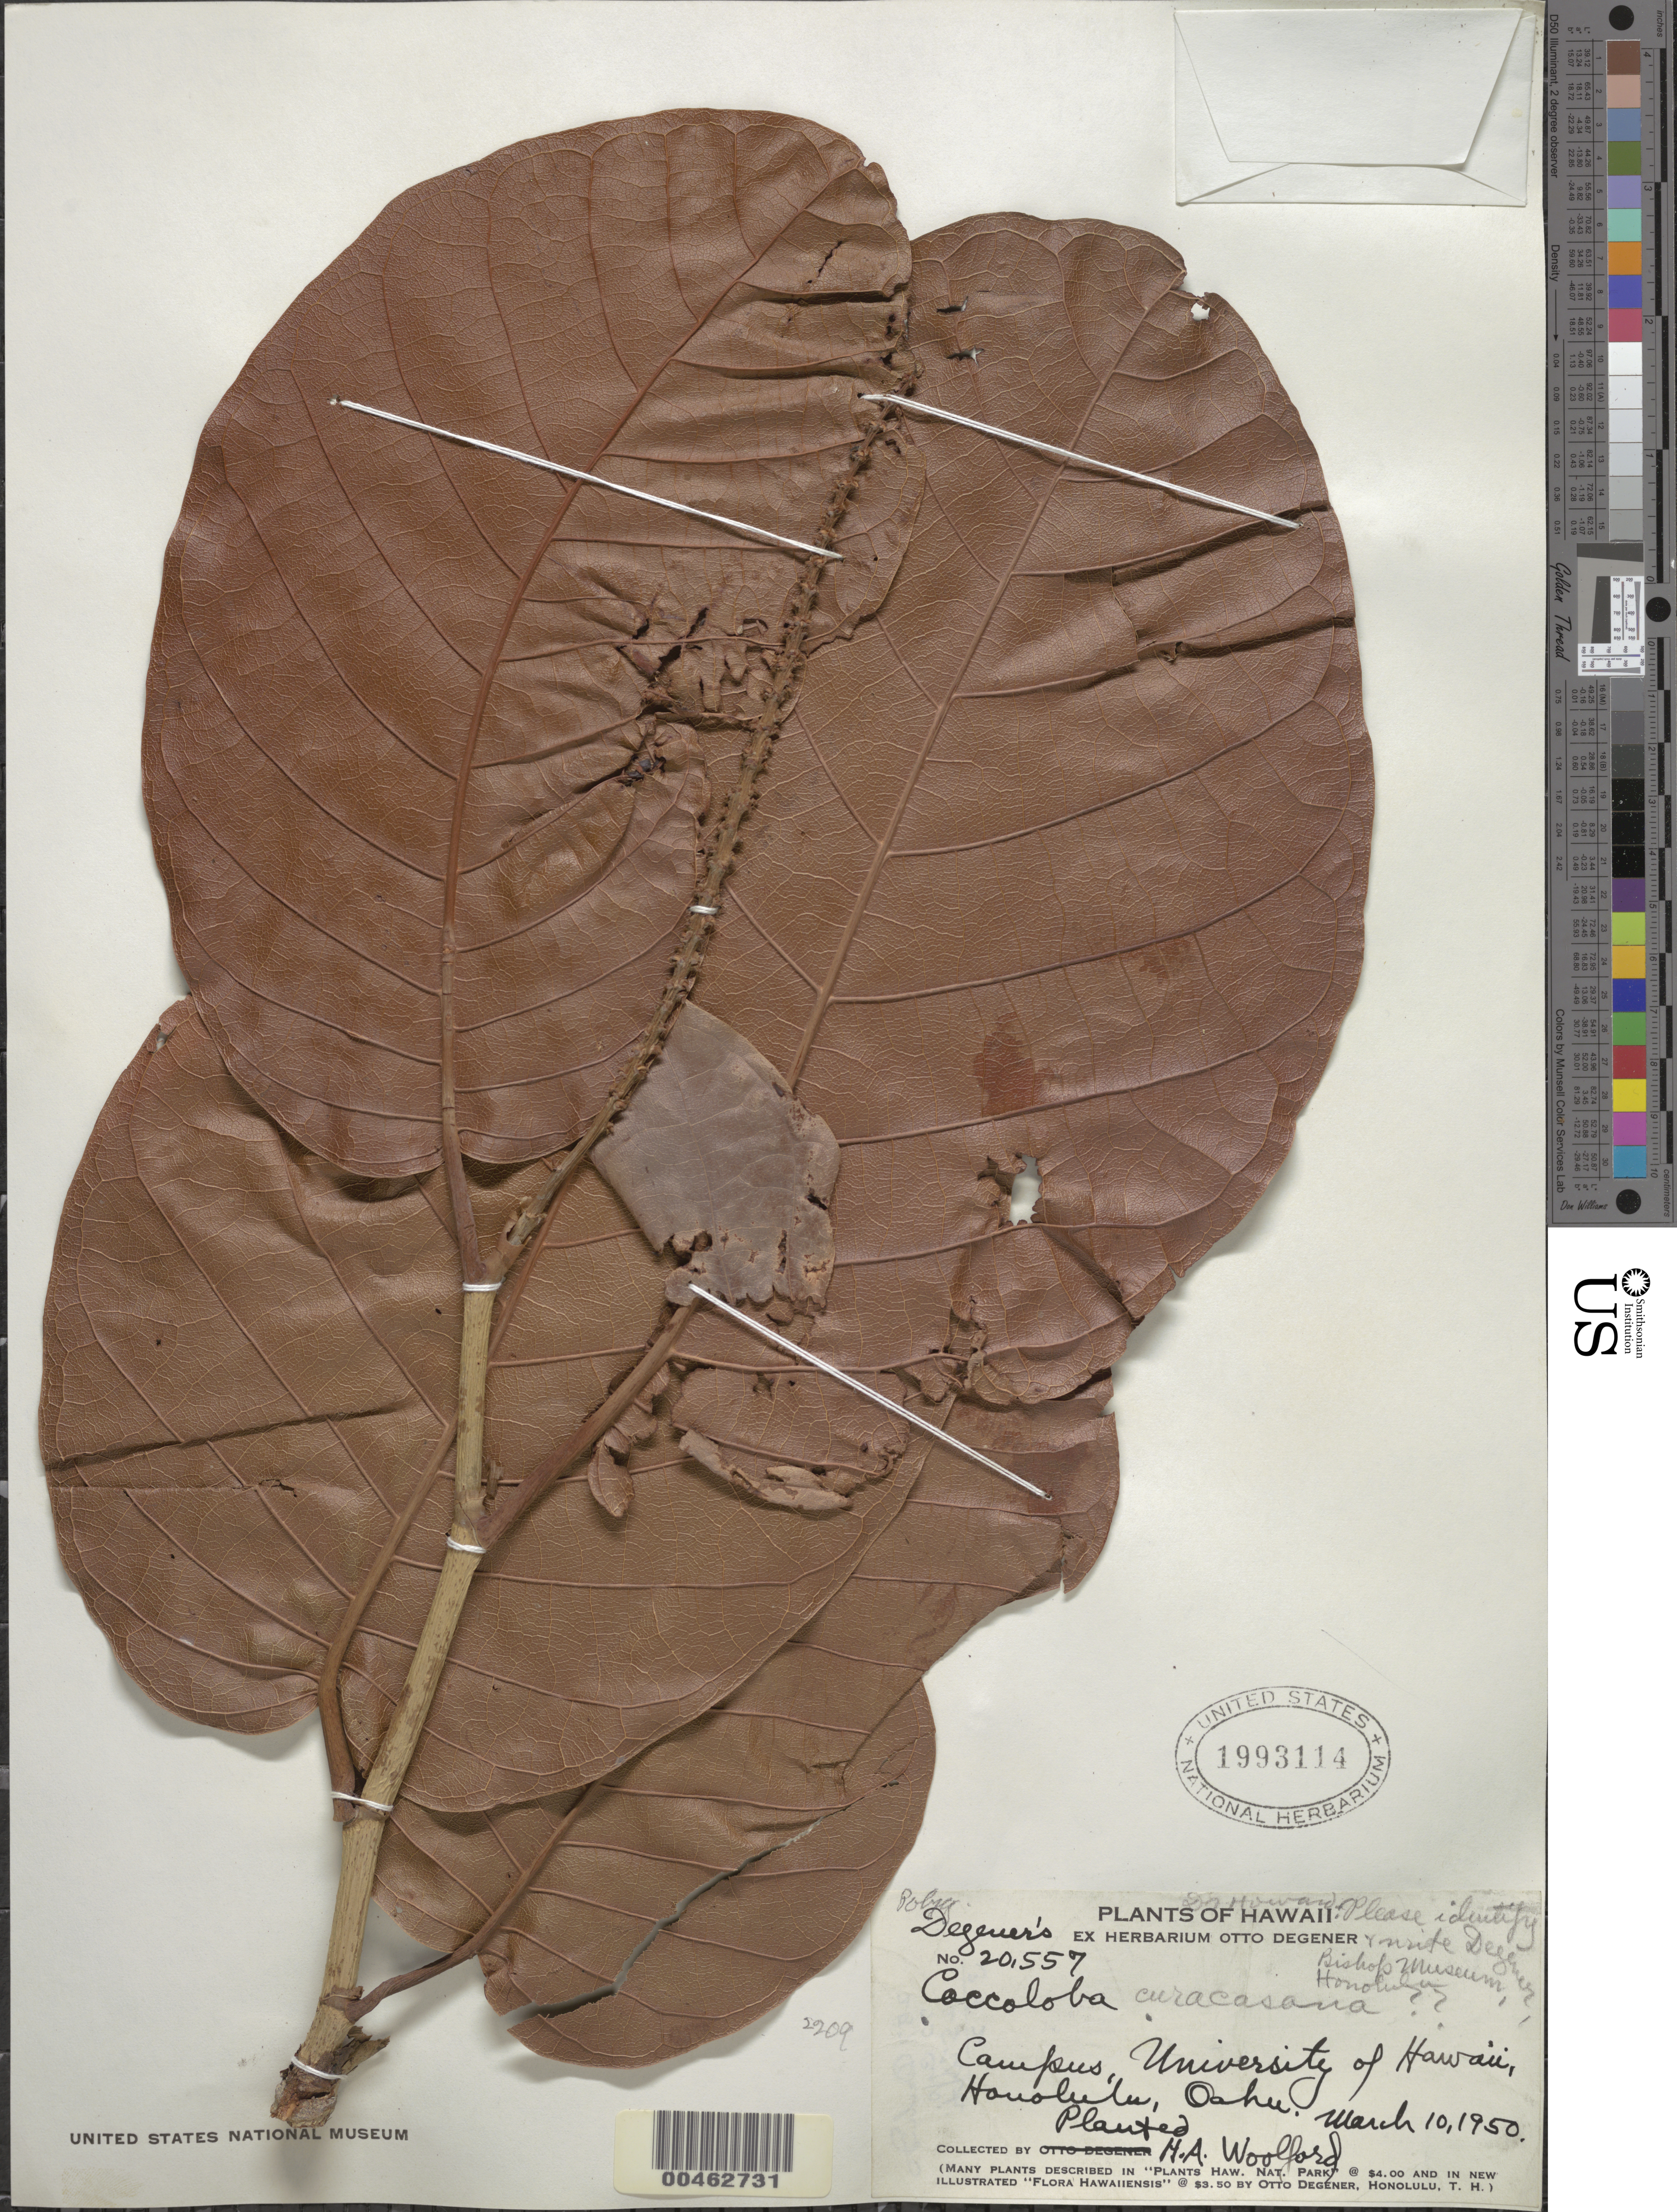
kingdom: Plantae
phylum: Tracheophyta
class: Magnoliopsida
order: Caryophyllales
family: Polygonaceae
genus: Coccoloba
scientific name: Coccoloba caracasana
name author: Meisn.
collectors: H. Woolford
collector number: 20557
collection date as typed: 10 Mar 1950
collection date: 1950-03-10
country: United States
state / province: Hawaii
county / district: Honolulu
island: Oahu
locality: Honolulu, Campus, University of Hawaii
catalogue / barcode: US 1993114